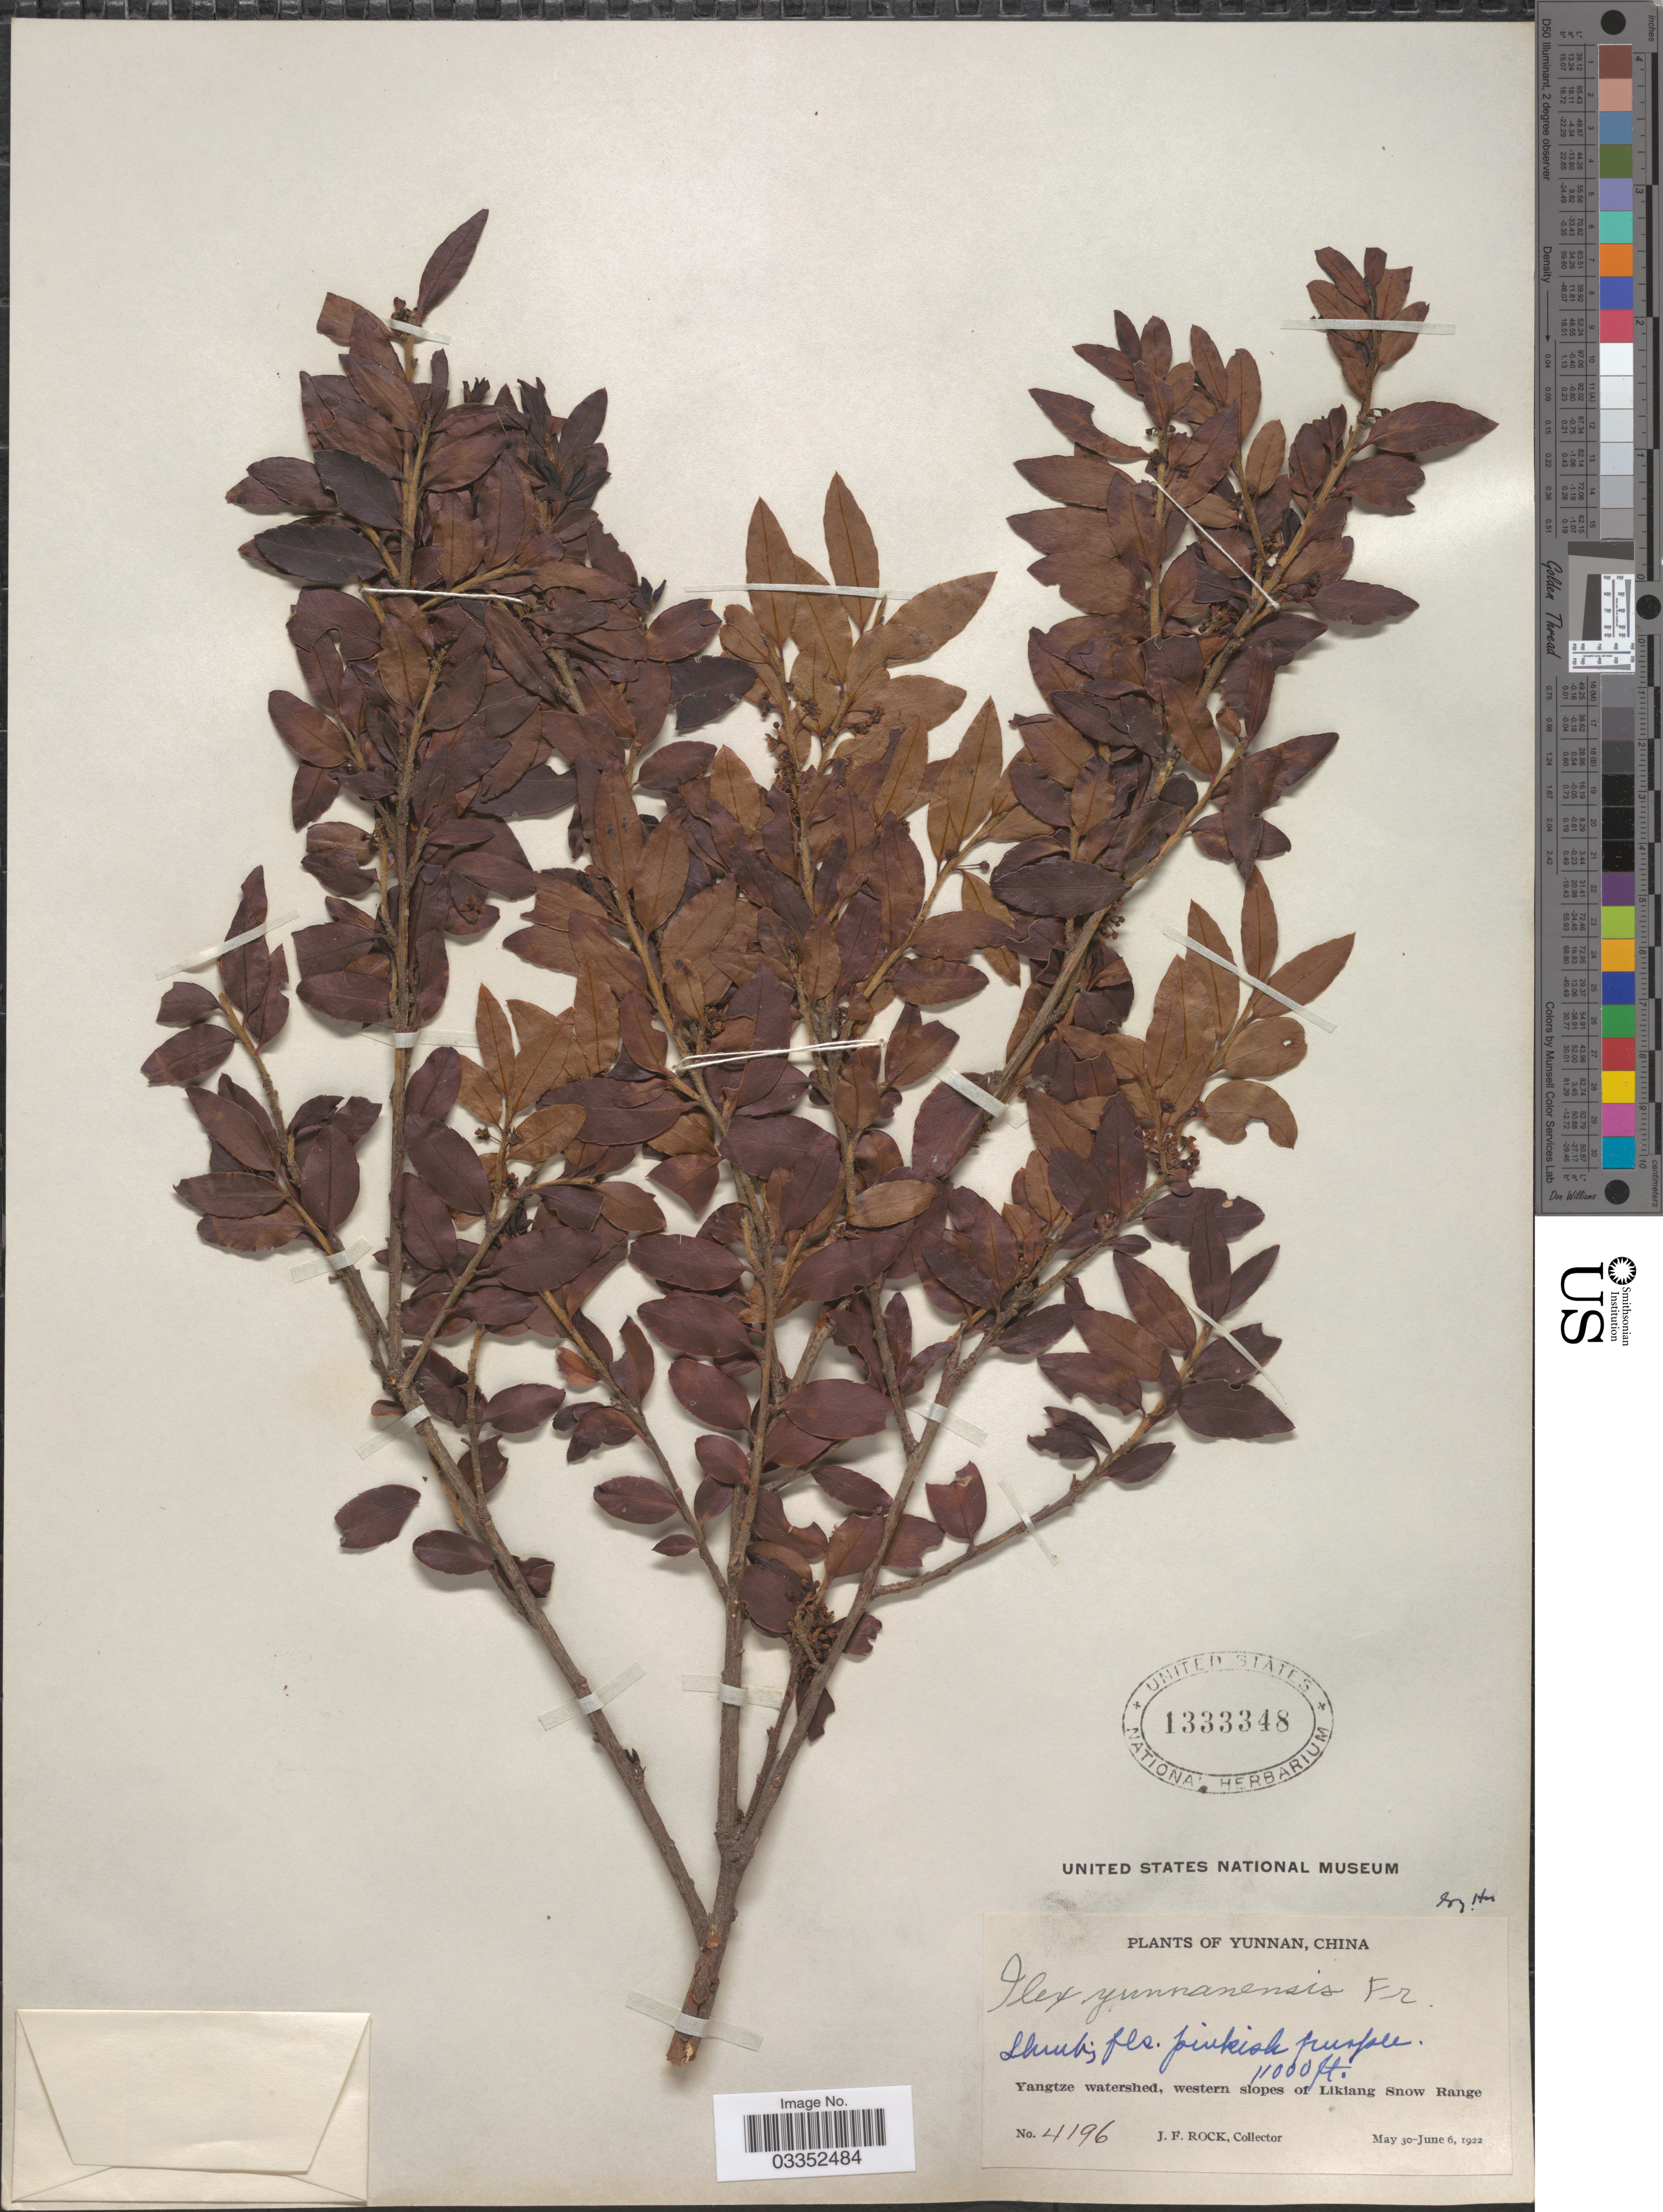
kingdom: Plantae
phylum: Tracheophyta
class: Magnoliopsida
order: Aquifoliales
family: Aquifoliaceae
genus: Ilex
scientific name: Ilex yunnanensis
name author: Franch.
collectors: J. Rock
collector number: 4196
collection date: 1922-05-30/1922-06-06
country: China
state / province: Yunnan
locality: Yangtze watershed, western slopes of Likiang Snow Range.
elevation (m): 3353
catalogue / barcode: US 1333348